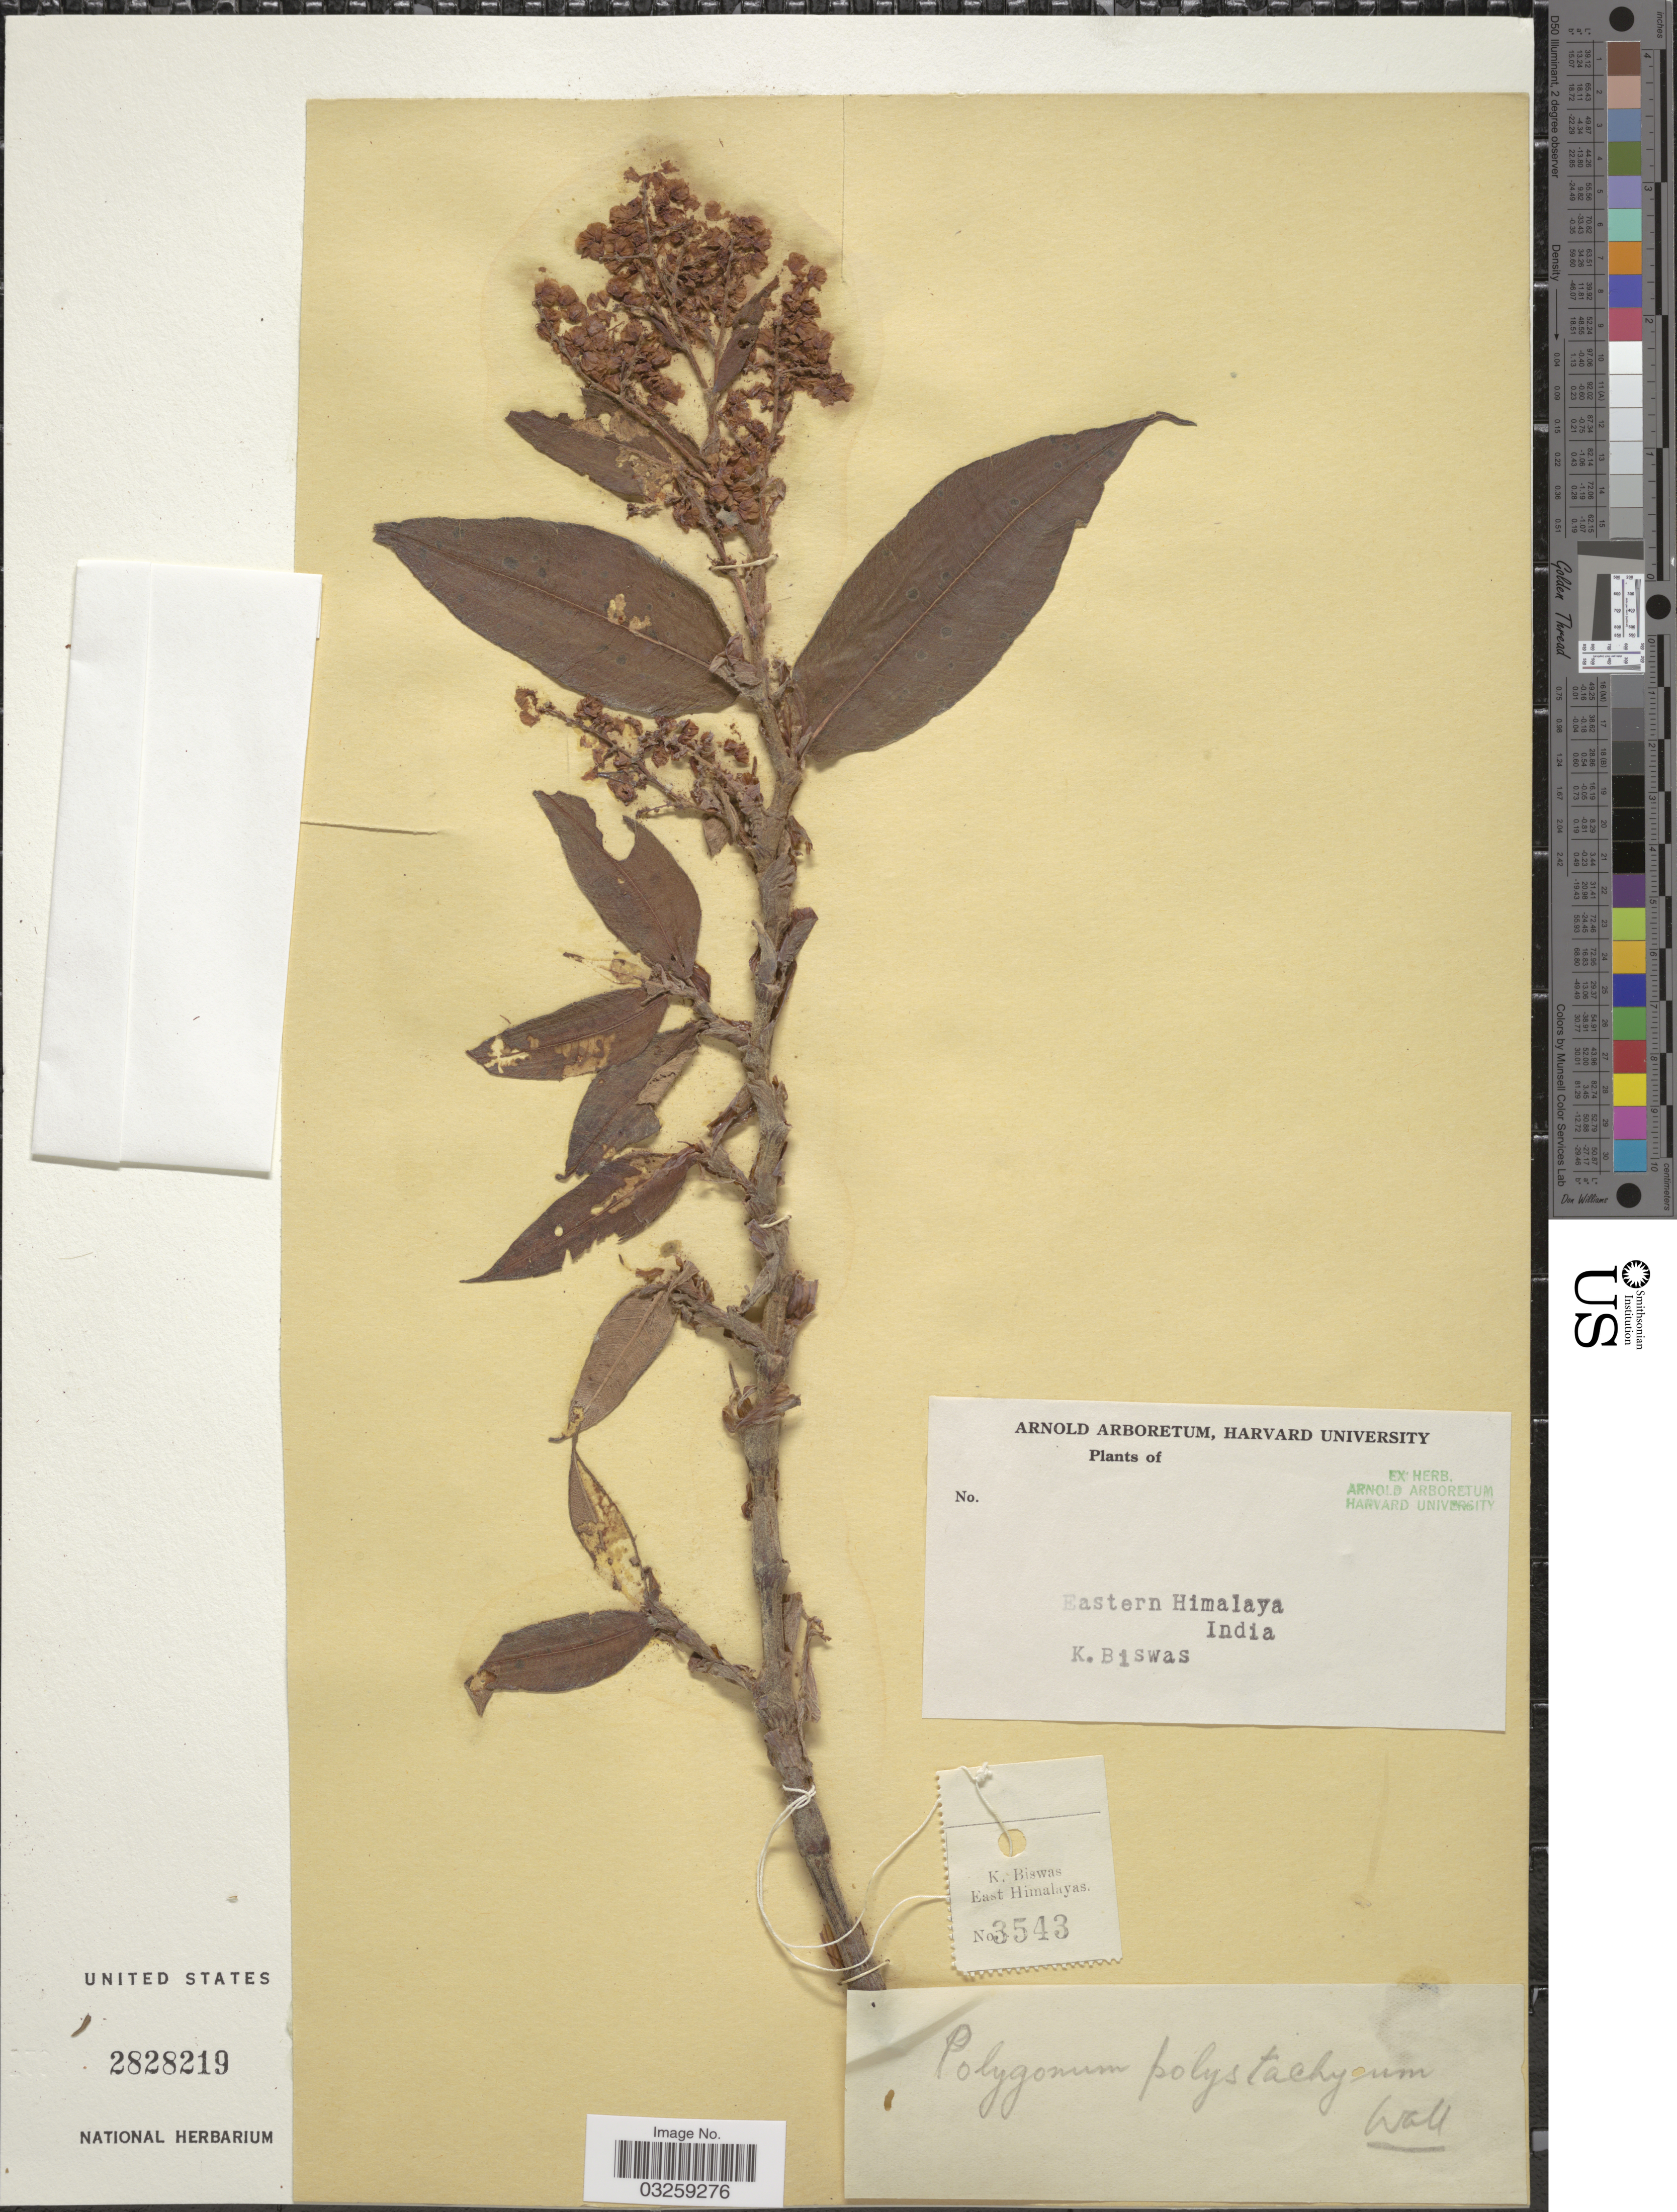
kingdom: Plantae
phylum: Tracheophyta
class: Magnoliopsida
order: Caryophyllales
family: Polygonaceae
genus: Koenigia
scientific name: Koenigia polystachya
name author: (Wall. ex Meisn.) T.M. Schust. & Reveal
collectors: K. Biswas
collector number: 3543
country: India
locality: Eastern Himalaya. East Himalayas.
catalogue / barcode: US 2828219